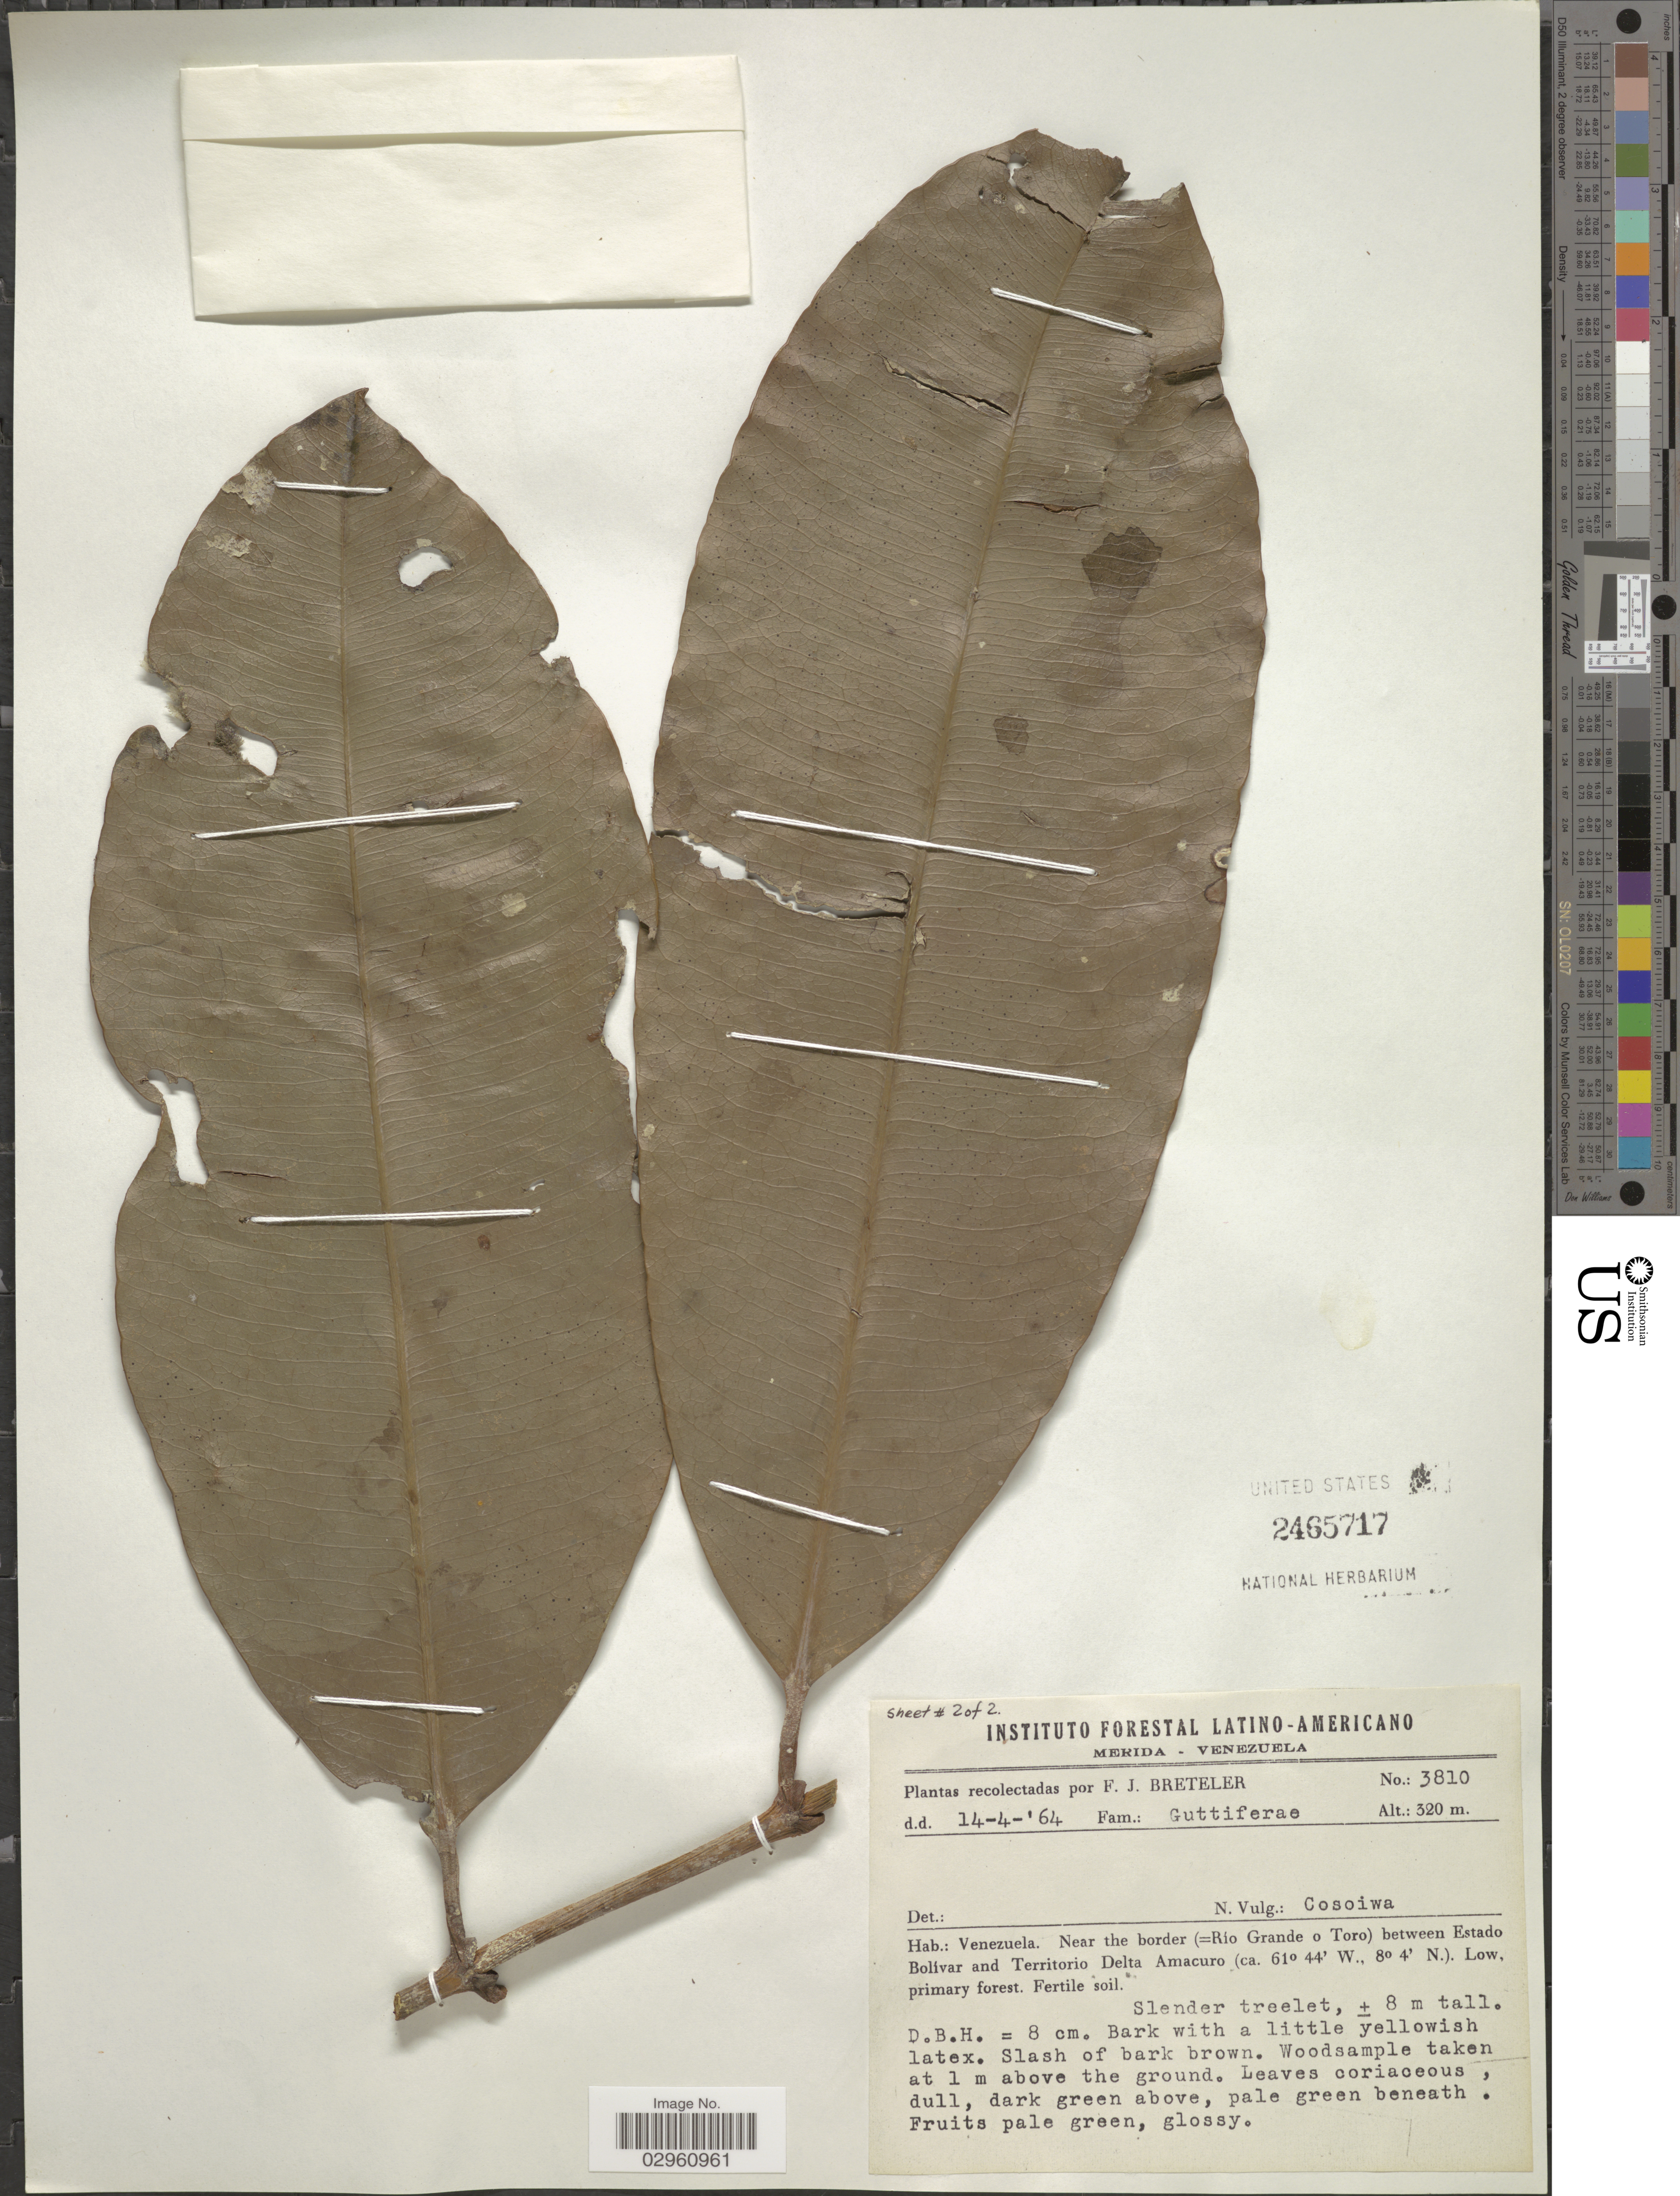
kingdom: Plantae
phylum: Tracheophyta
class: Magnoliopsida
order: Malpighiales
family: Clusiaceae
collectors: F. J. Breteler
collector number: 3810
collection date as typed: Transcribed d/m/y: 14/4/64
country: Venezuela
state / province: Mérida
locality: Near the border (=Río Grande o Toro) between Estado Bolívar and Territorio Delta Amacuro.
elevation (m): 320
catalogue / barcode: US 2465717